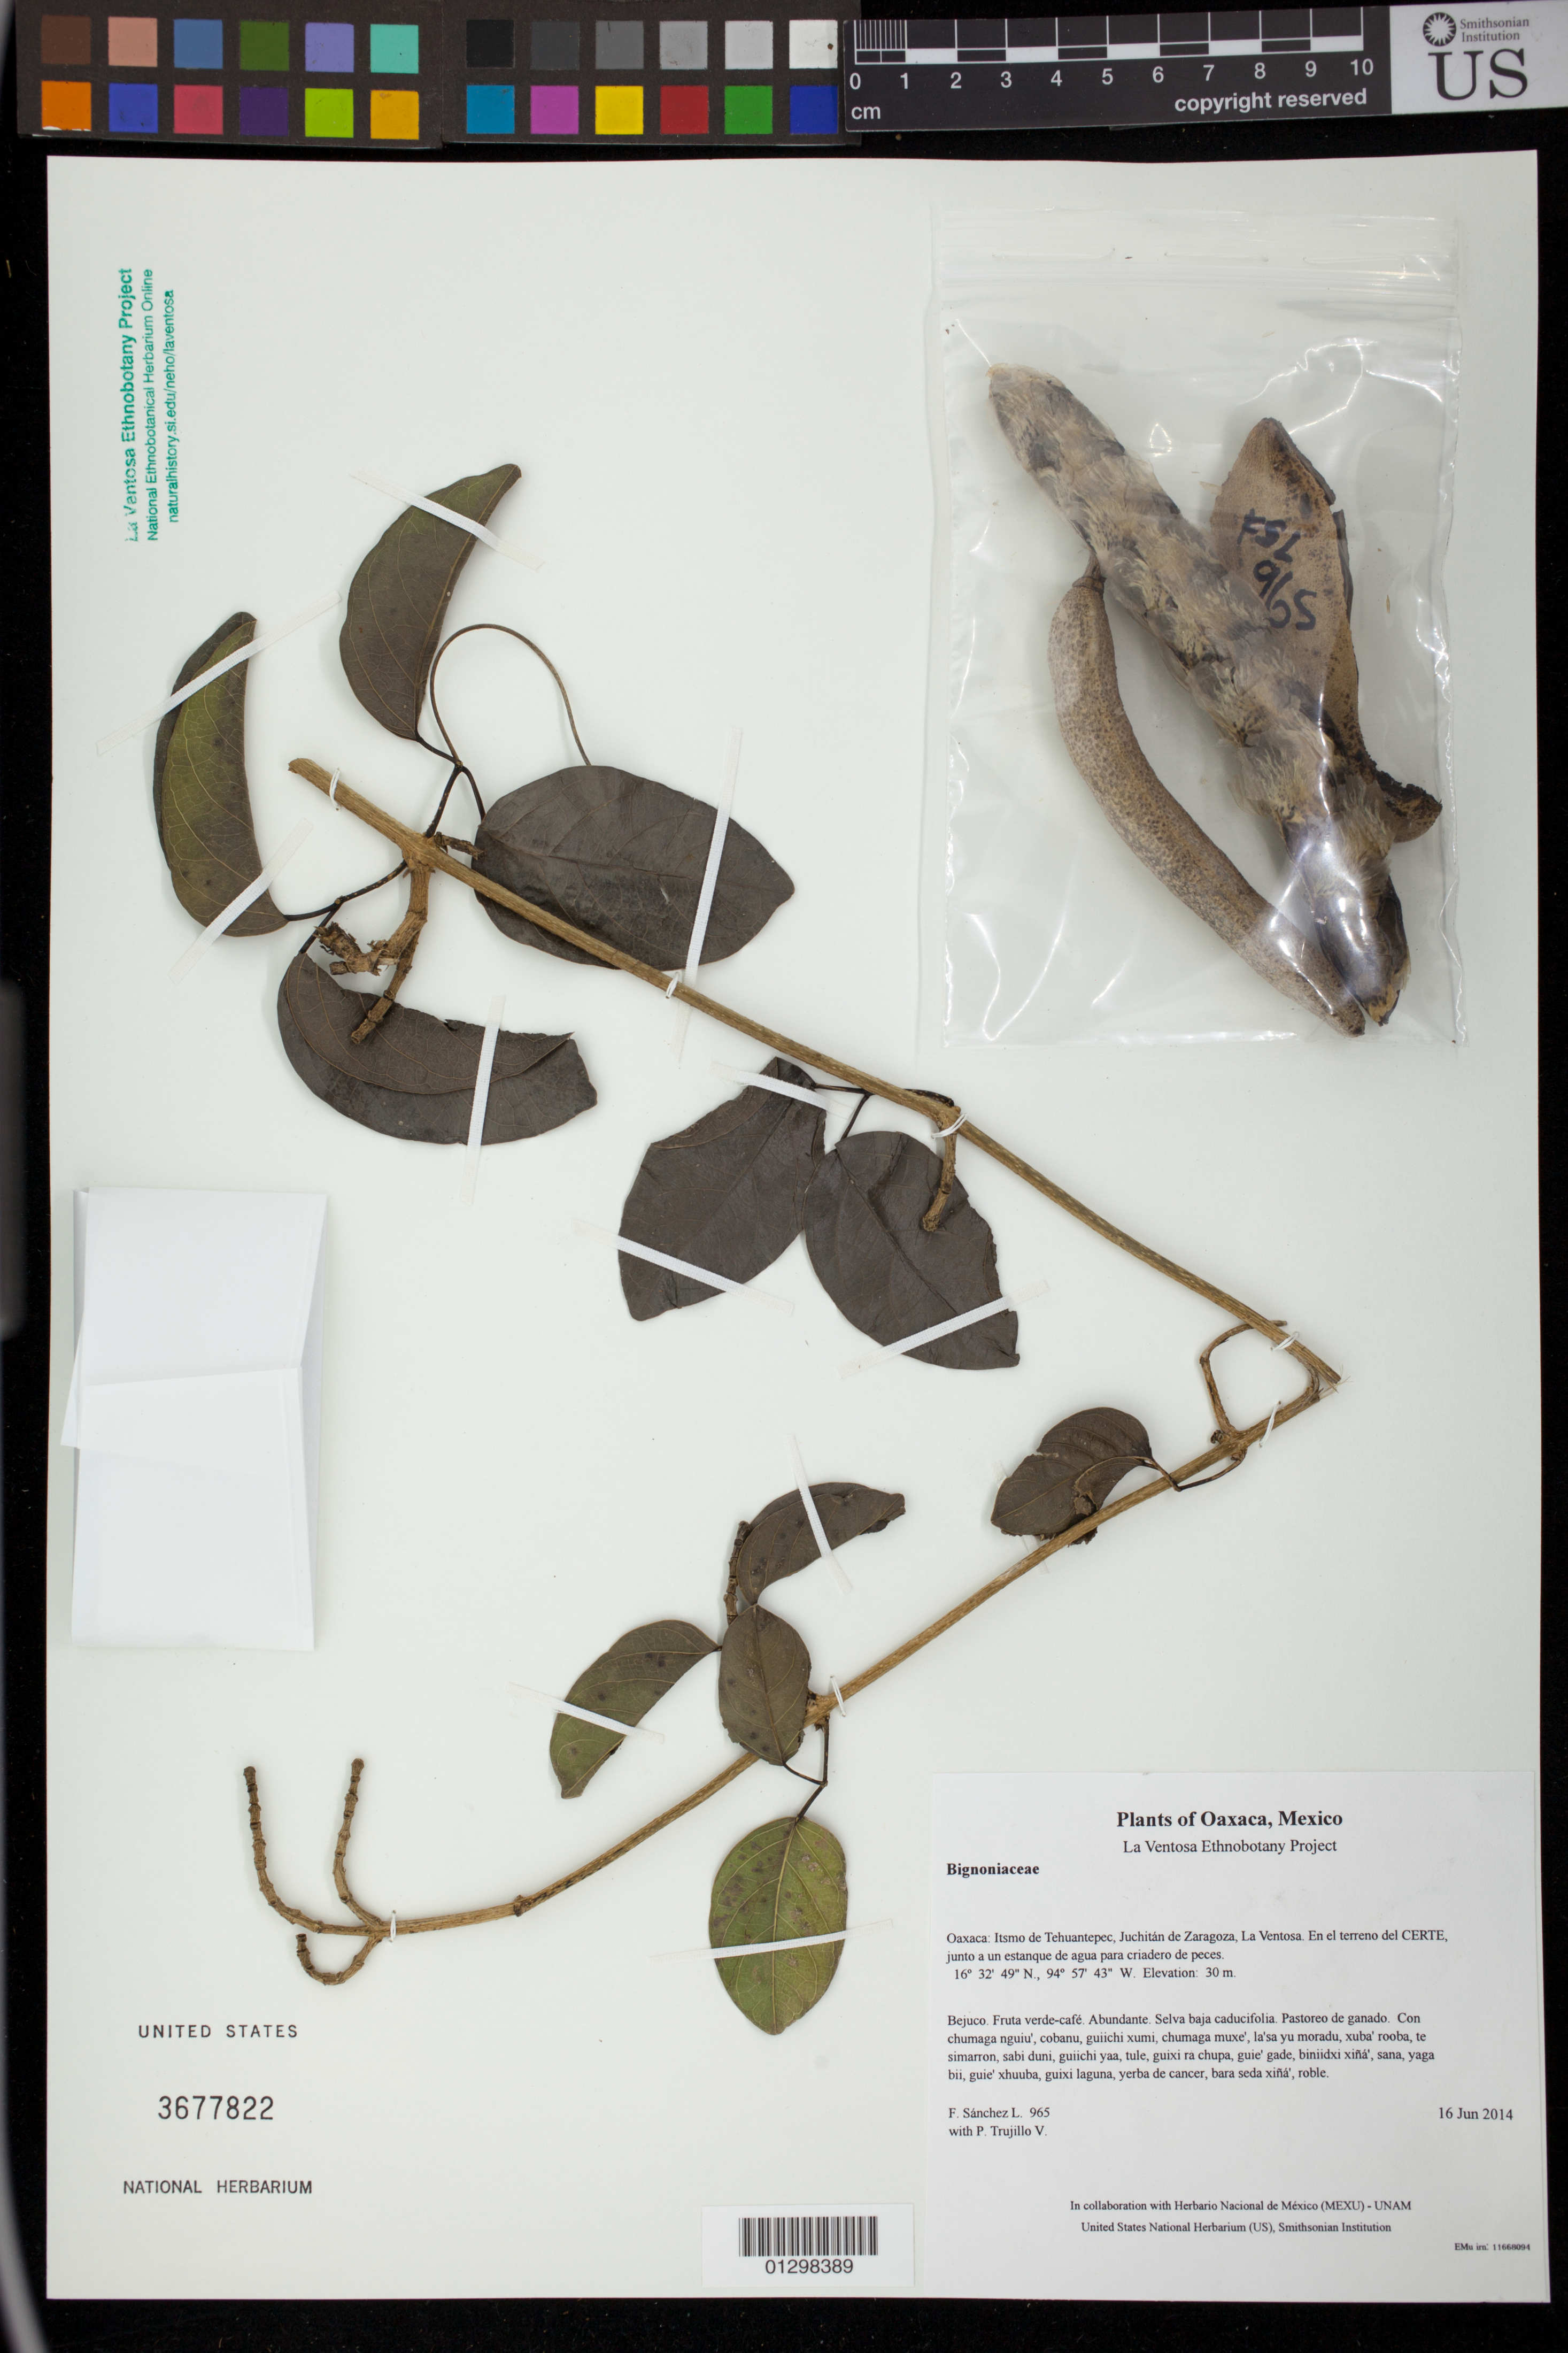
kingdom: Plantae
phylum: Tracheophyta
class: Magnoliopsida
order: Lamiales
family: Bignoniaceae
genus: Adenocalymma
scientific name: Adenocalymma calderonii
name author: (Standl.) Seibert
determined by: Strong, Mark T., (BOT), Smithsonian Institution - National Museum of Natural History (UNITED STATES)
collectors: F. Sánchez L. & P. Trujillo V.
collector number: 965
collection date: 2014-06-16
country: Mexico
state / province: Oaxaca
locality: Itsmo de Tehuantepec, Juchitán de Zaragoza, La Ventosa. En el terreno del CERTE, junto a un estanque de agua para criadero de peces.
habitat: Selva baja caducifolia. Pastoreo de ganado.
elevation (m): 30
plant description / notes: JEBOT, MEXU, SERO, US; Luba'. Cuaananaxhi naga'-namuu. Stale.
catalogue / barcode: US 3677822